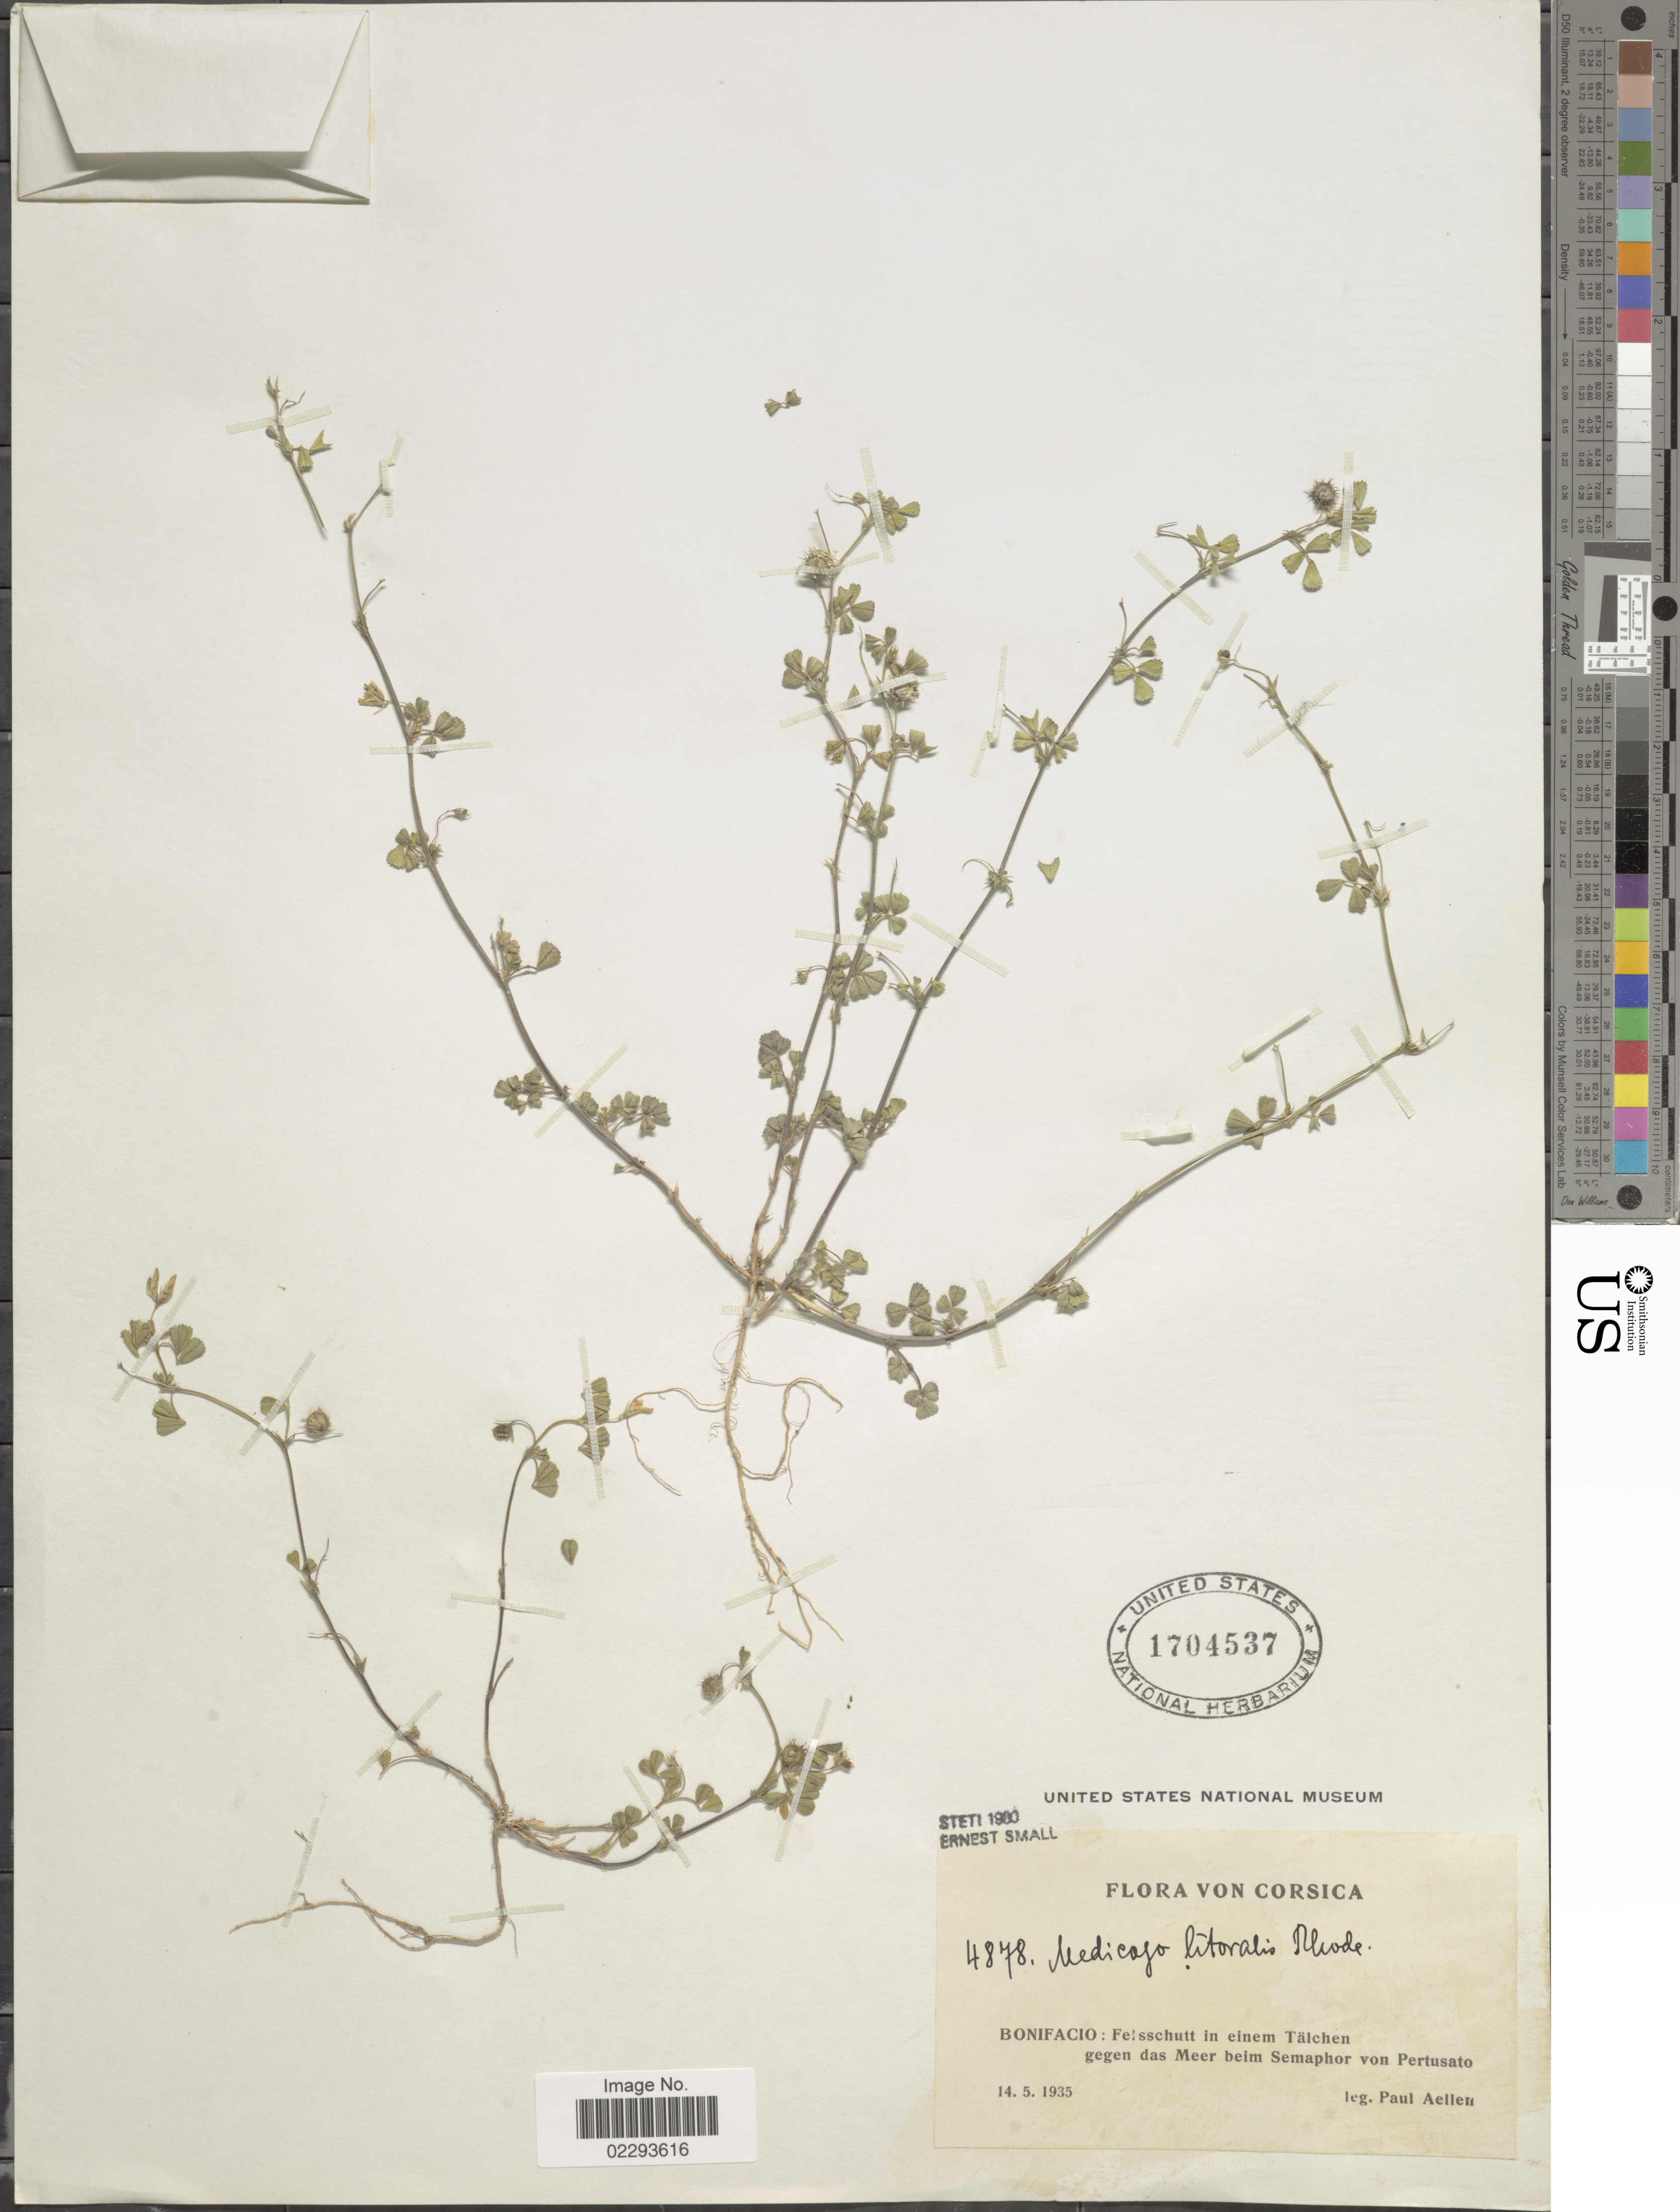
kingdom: Plantae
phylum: Tracheophyta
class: Magnoliopsida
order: Fabales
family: Fabaceae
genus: Medicago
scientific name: Medicago littoralis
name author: Loisel.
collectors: P. Aellen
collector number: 4878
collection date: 1935-05-14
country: France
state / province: Corsica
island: Corse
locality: Corsica. Bonifacio: felsschutt in einem Talchen gegeb das Meer beimSemaphor von Pertusato.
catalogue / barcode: US 1704537